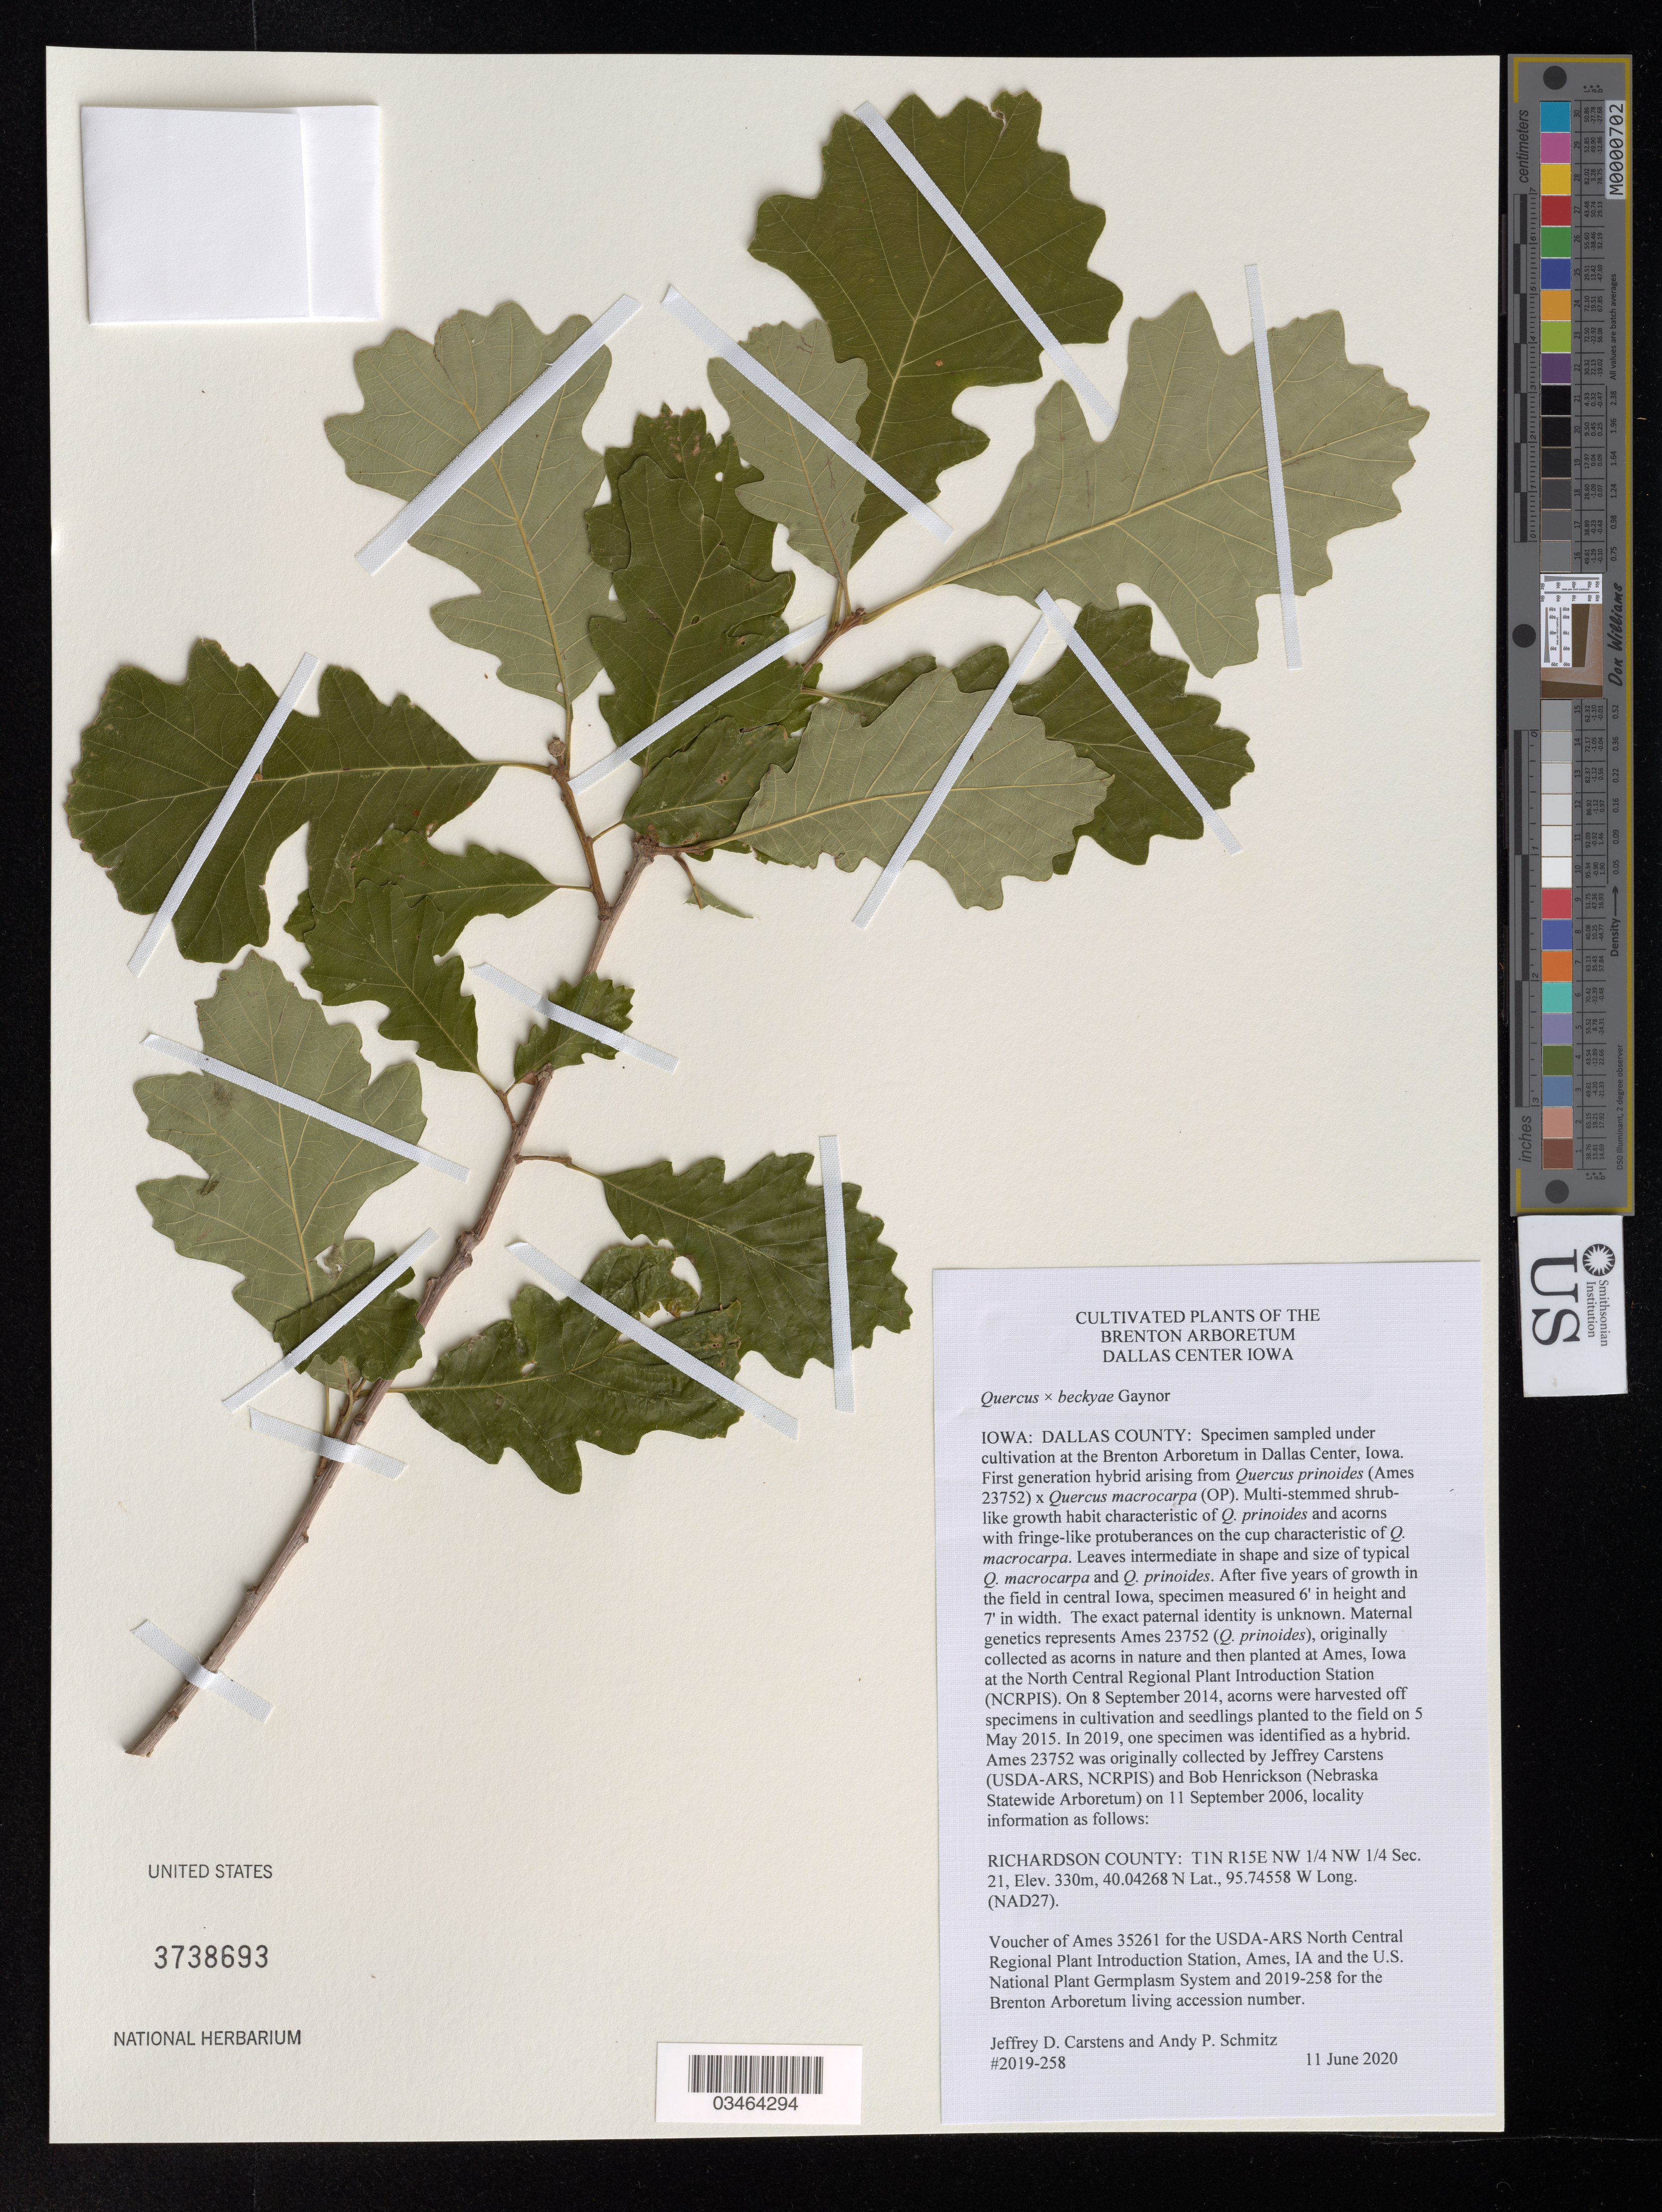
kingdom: Plantae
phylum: Tracheophyta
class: Magnoliopsida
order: Fagales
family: Fagaceae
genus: Quercus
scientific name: Quercus x beckyae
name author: Gaynor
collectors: J. Carstens & A. Schmitz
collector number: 2019-258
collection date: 2020-06-11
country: United States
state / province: Iowa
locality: Dallas County: Specimen sampled under cultivation at the Brenton Arboretum in Dallas Center. Originally collected as acorns in nature and then planted at Ames, Iowa at the North Central Regional Plant Introduction Station (NCRPIS). On 8 September 2014, acorns were harvested off specimens in cultivation and seedlings planted to the field on 5 May 2015. In 2019, one specimen was identified as a hybrid. Ames 23752 was originally collected by Jeffrey Carstens (USDA-ARS, NCRPIS) and Bob Henrickson (Nebraska Statewide Arboretum) on 11 September 2006, locality information as follows: Richardson County: T1N R15E NW 1/4 NW 1/4 Sec. 21, Elev. 330m, 40.04268 N Lat., 95.74558 W Long. (NAD27).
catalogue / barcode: US 3738693